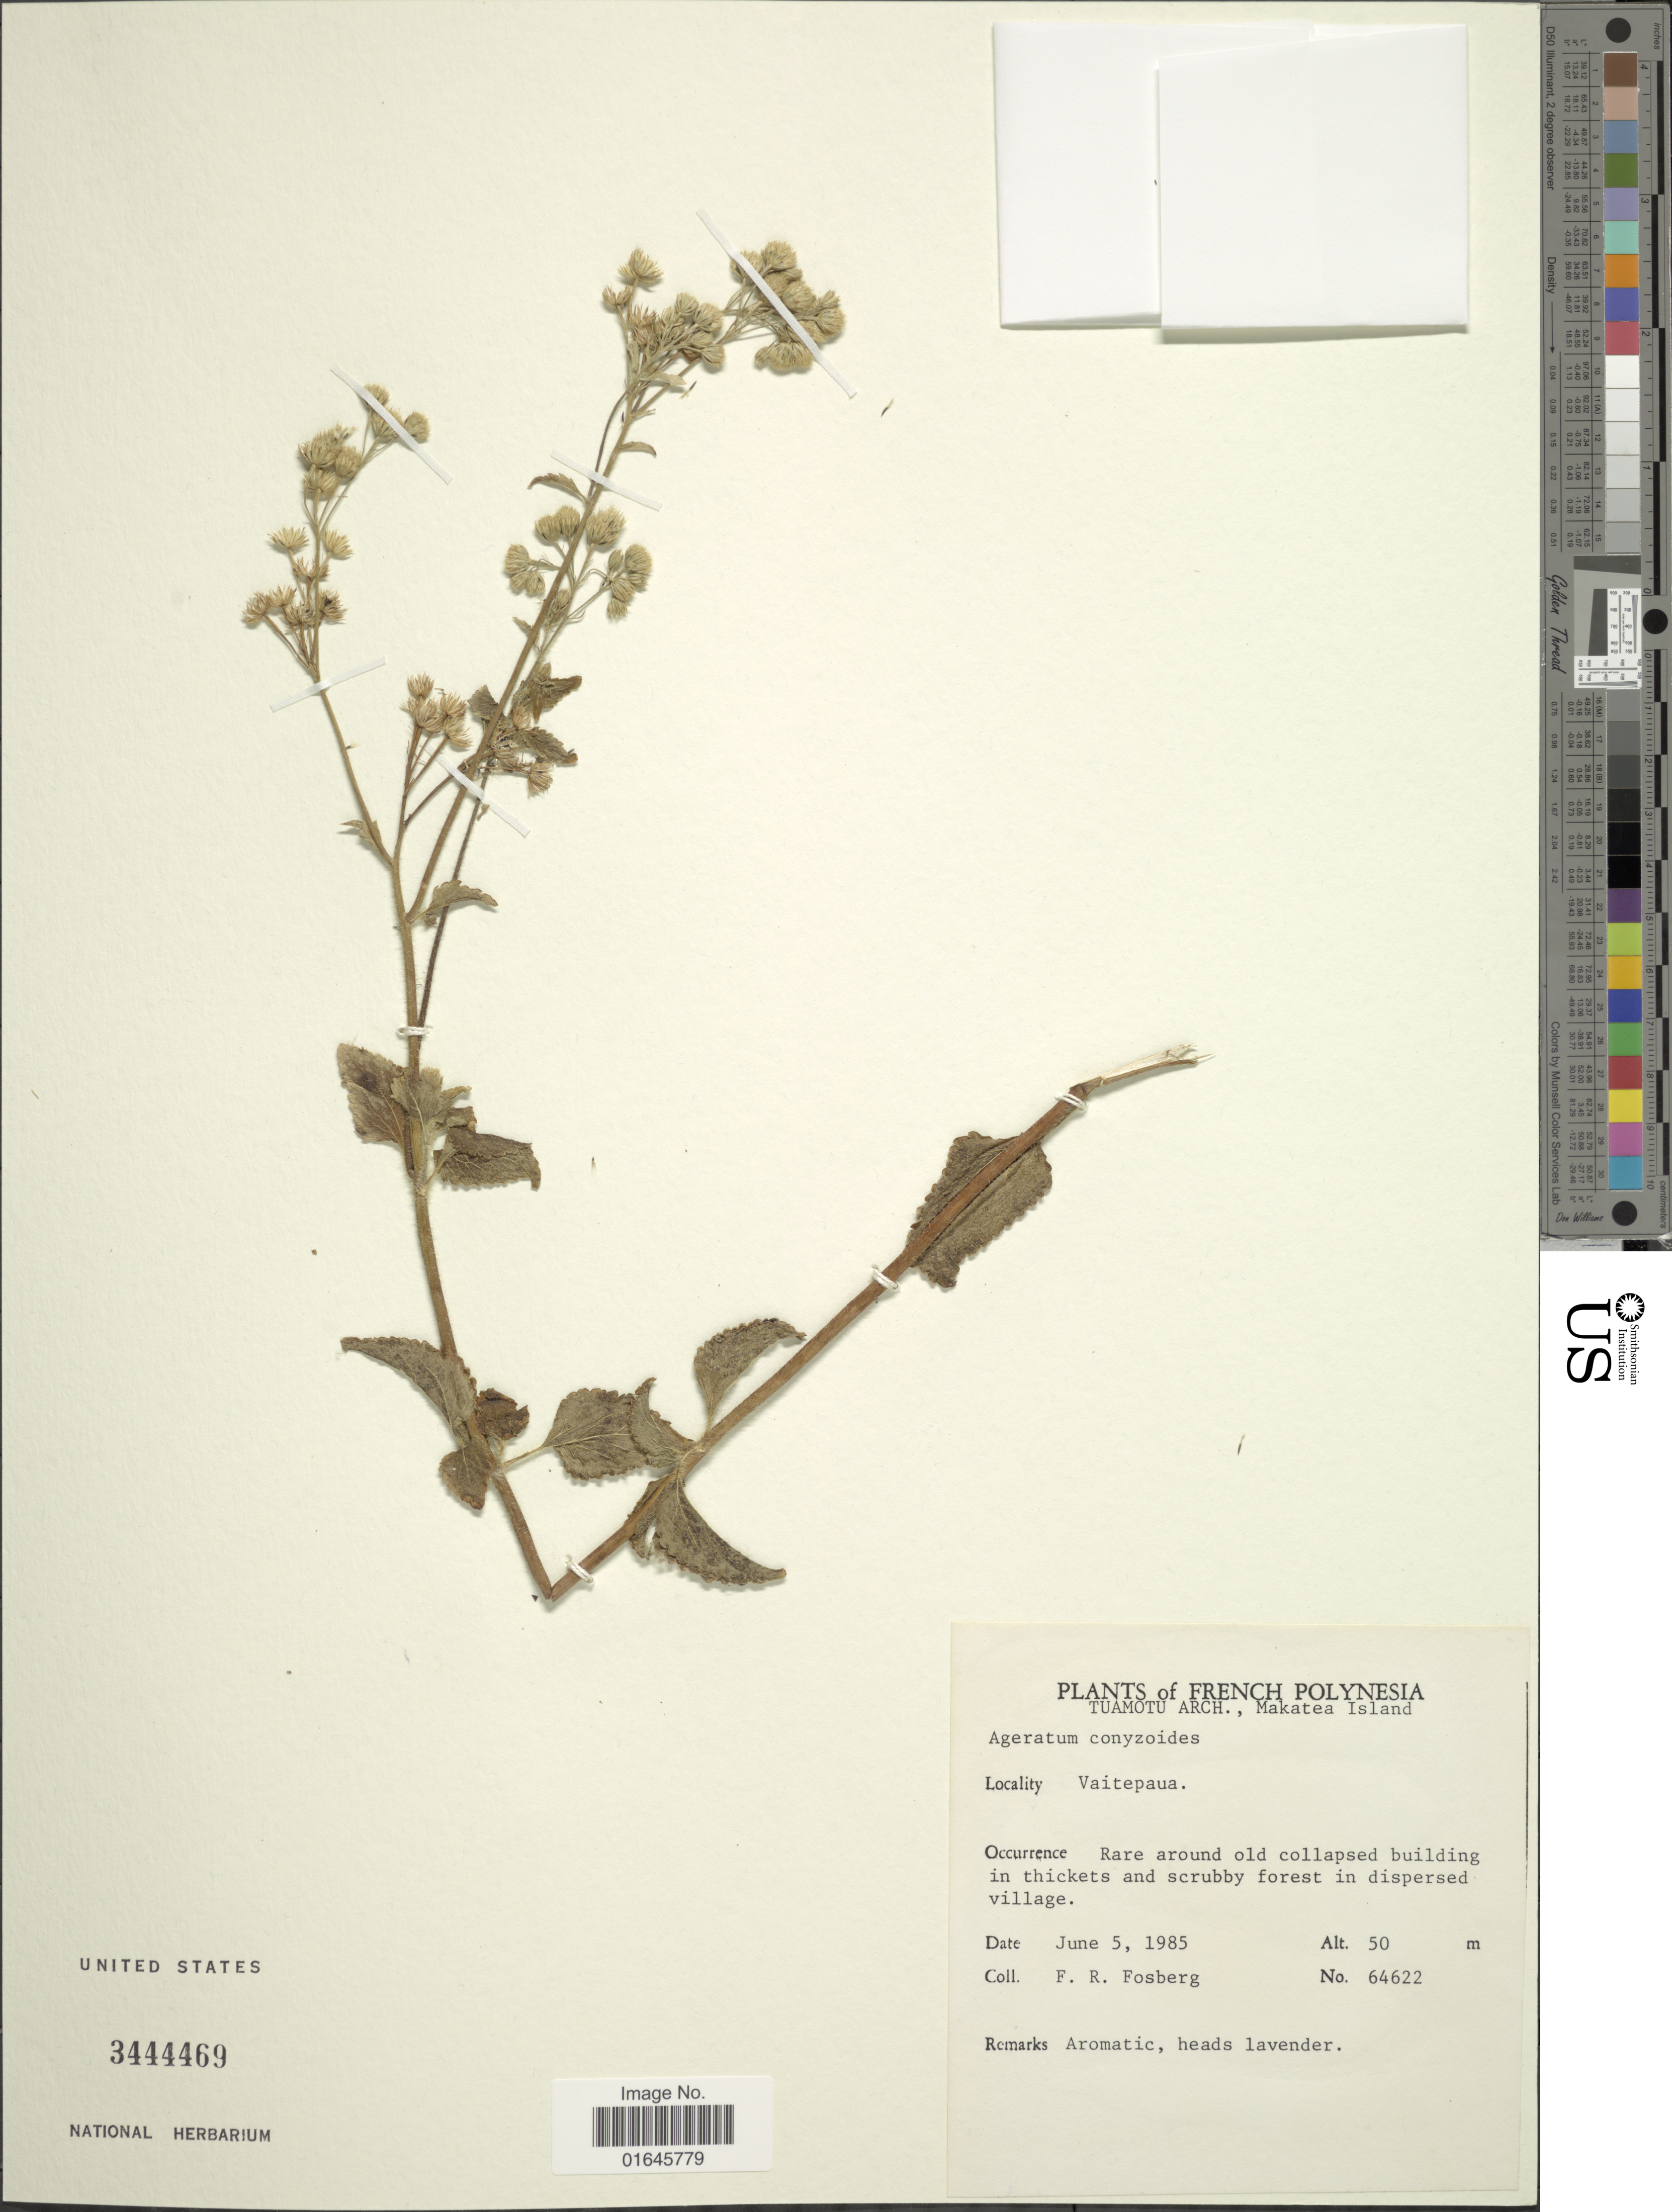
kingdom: Plantae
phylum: Tracheophyta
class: Magnoliopsida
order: Asterales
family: Asteraceae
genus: Ageratum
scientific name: Ageratum conyzoides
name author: L.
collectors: F. R. Fosberg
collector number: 64622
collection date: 1985-06-05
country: French Polynesia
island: Makatea [Aurora]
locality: Tuamotu, Makatea Island, Vaitepaua, Rare aournd old collapsed building in thickets and scrubby forest in dispersed village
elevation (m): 50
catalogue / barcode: US 3444469